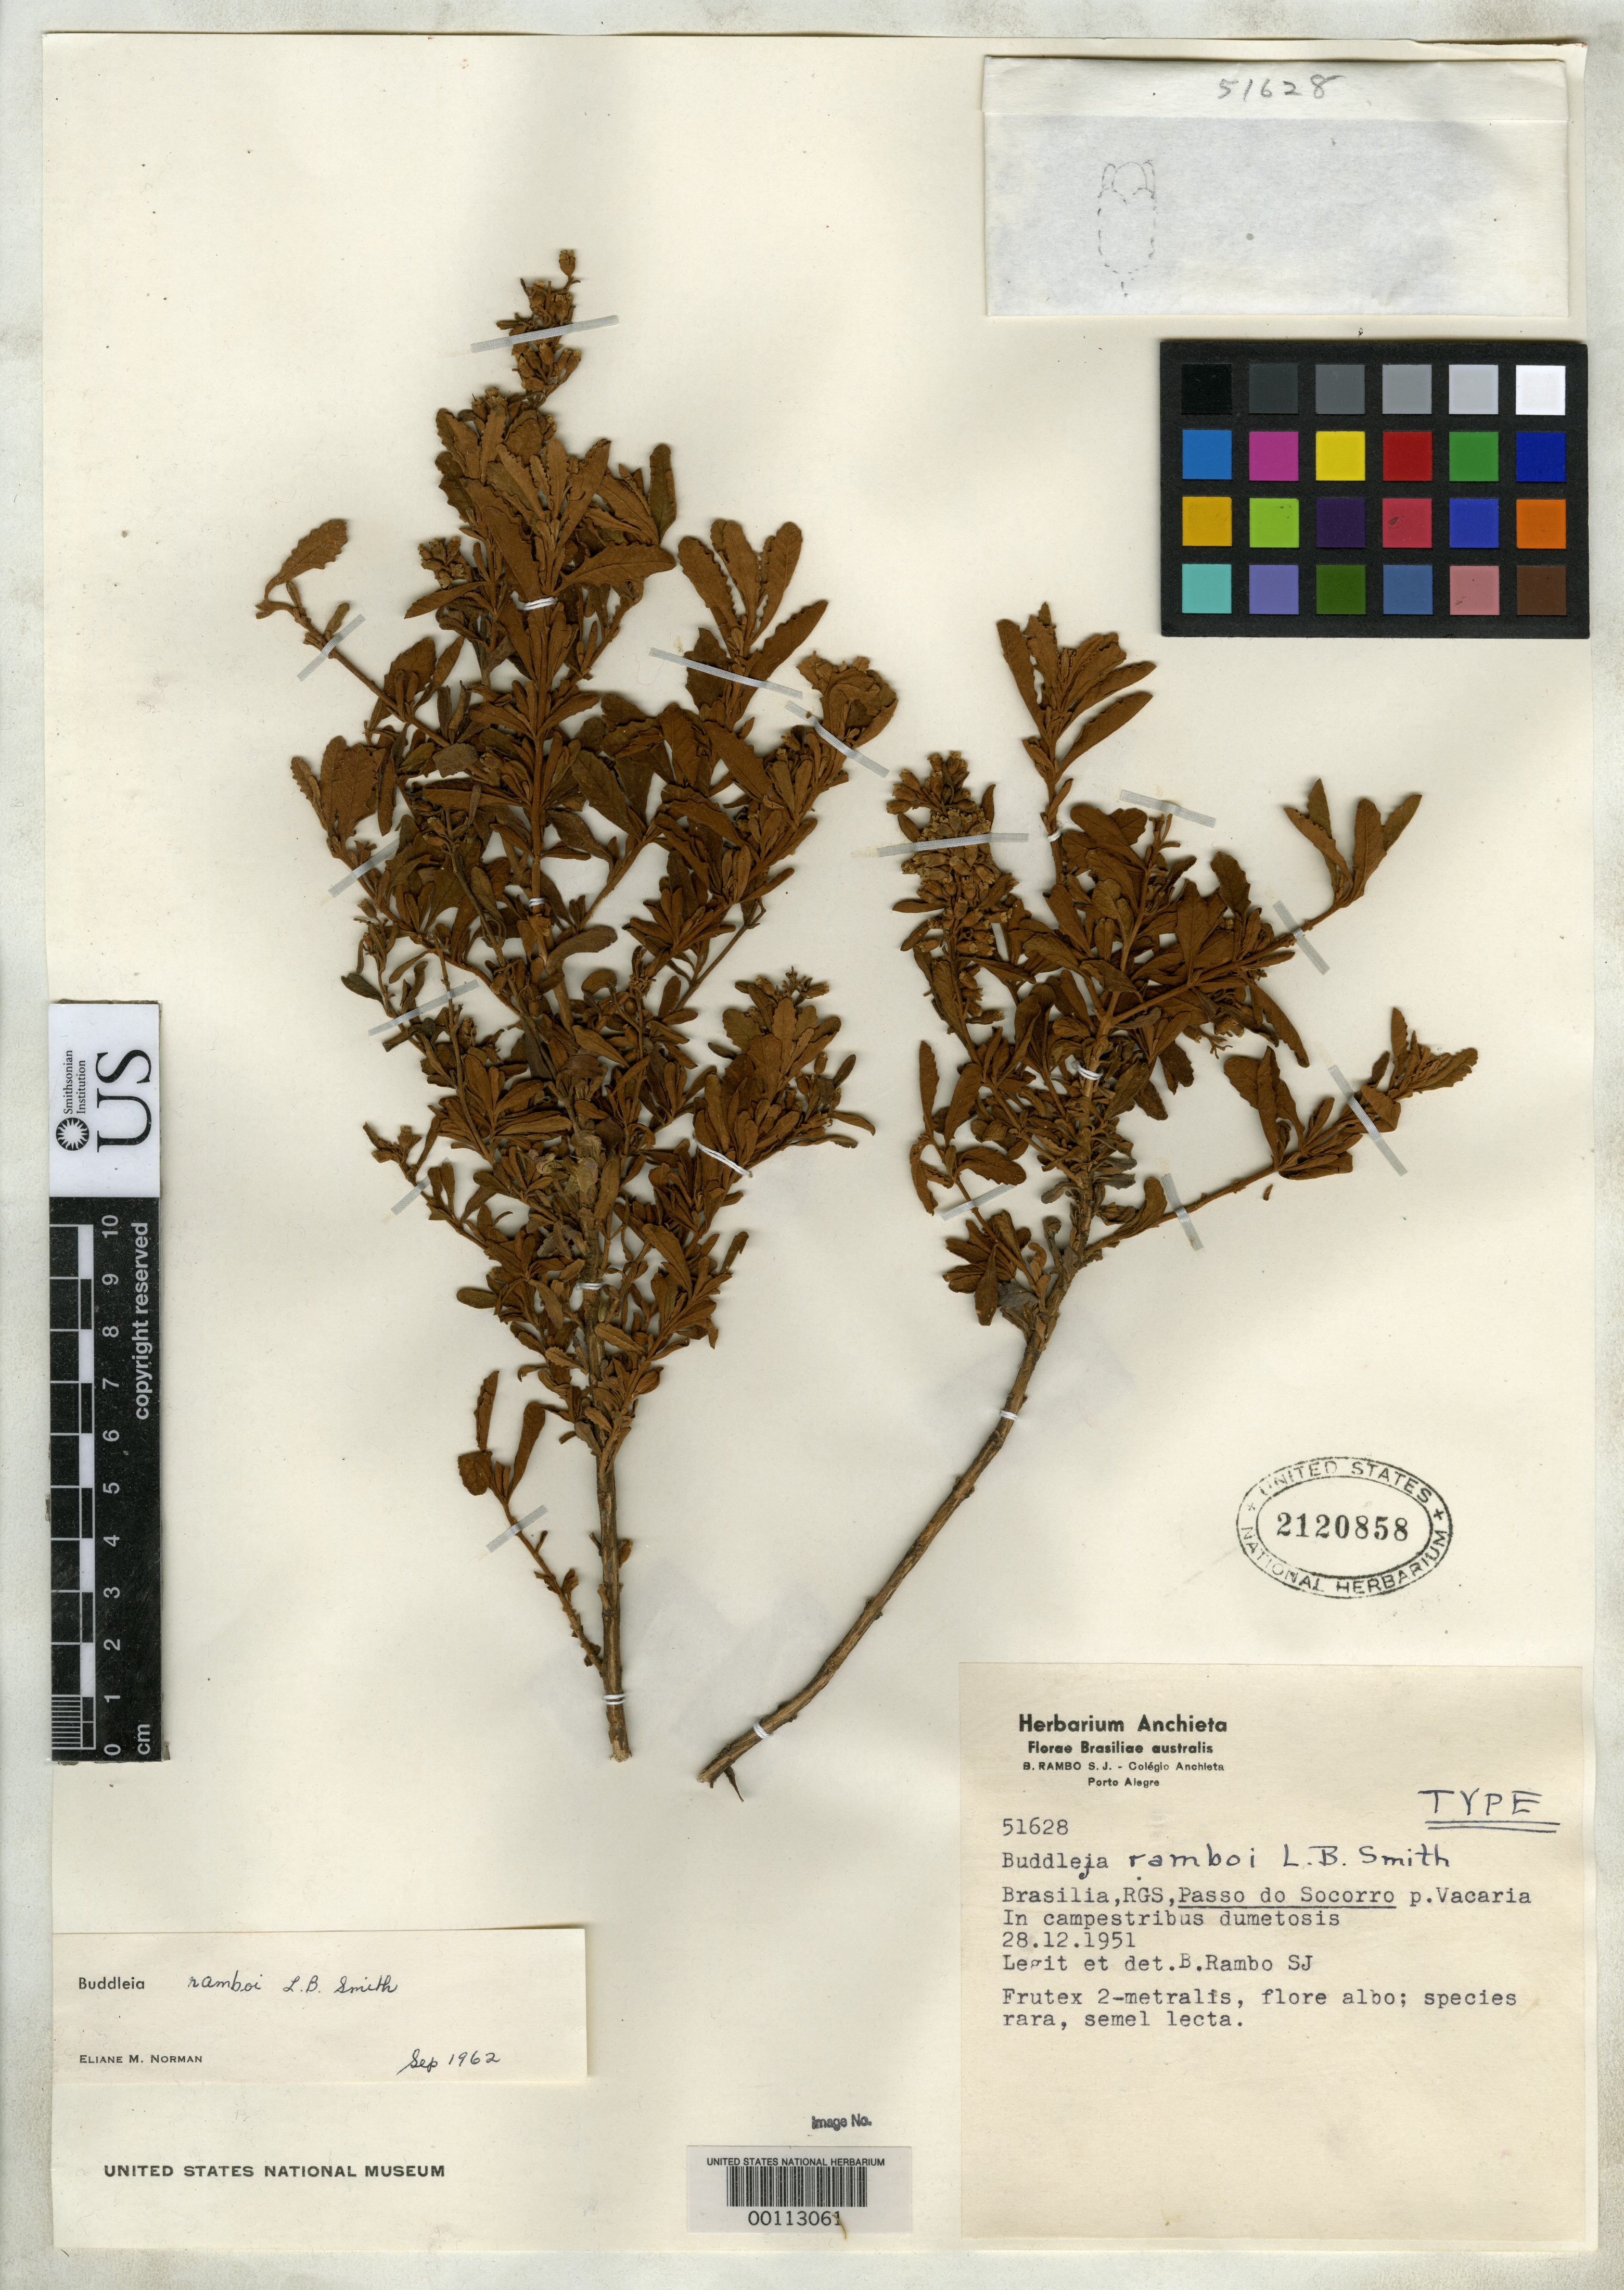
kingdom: Plantae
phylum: Tracheophyta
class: Magnoliopsida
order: Lamiales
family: Scrophulariaceae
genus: Buddleja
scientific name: Buddleja ramboi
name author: L.B. Sm.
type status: Holotype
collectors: B. Rambo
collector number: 51628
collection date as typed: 28 Dec 1951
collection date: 1951-12-28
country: Brazil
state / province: Rio Grande do Sul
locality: Passo do Socorro, P. Vacaria.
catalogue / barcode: US 2120858